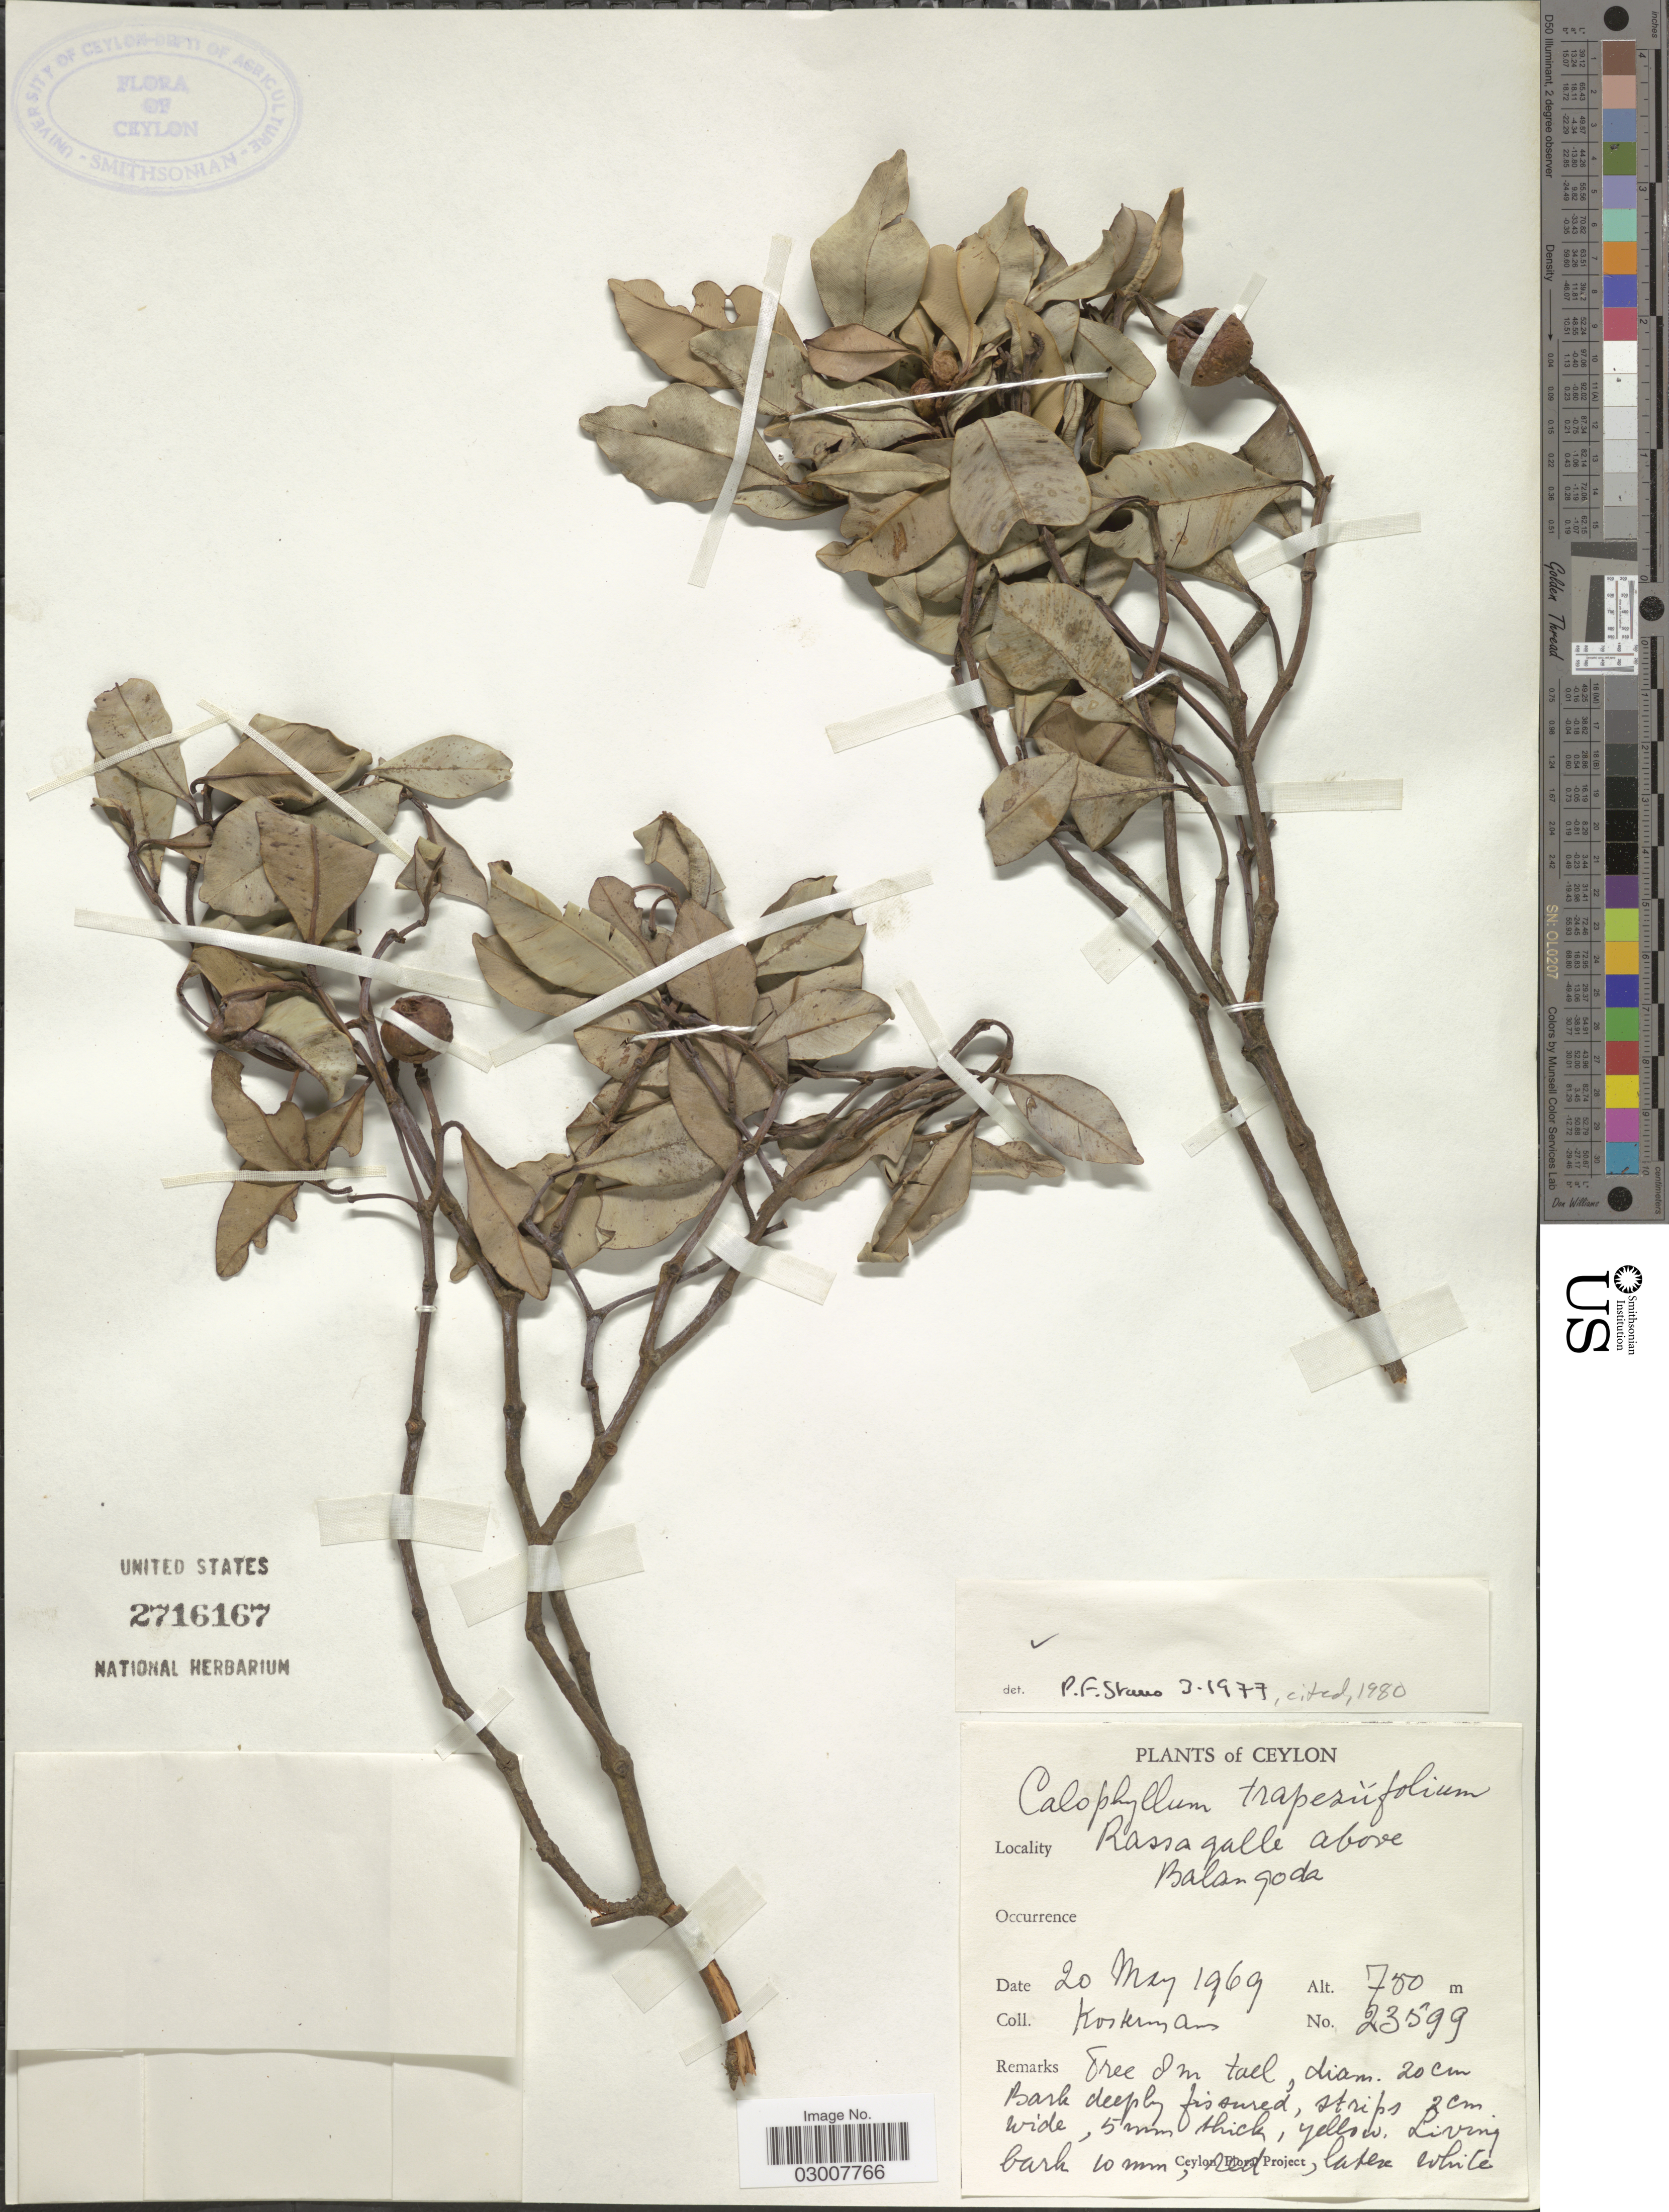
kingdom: Plantae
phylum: Tracheophyta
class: Magnoliopsida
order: Malpighiales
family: Calophyllaceae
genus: Calophyllum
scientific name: Calophyllum trapezifolium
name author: Thwaites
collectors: Kostermans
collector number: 23599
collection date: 1969-05-20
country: Sri Lanka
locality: Ceylon. Rassagalle above Balangoda.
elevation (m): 750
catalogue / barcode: US 2716167